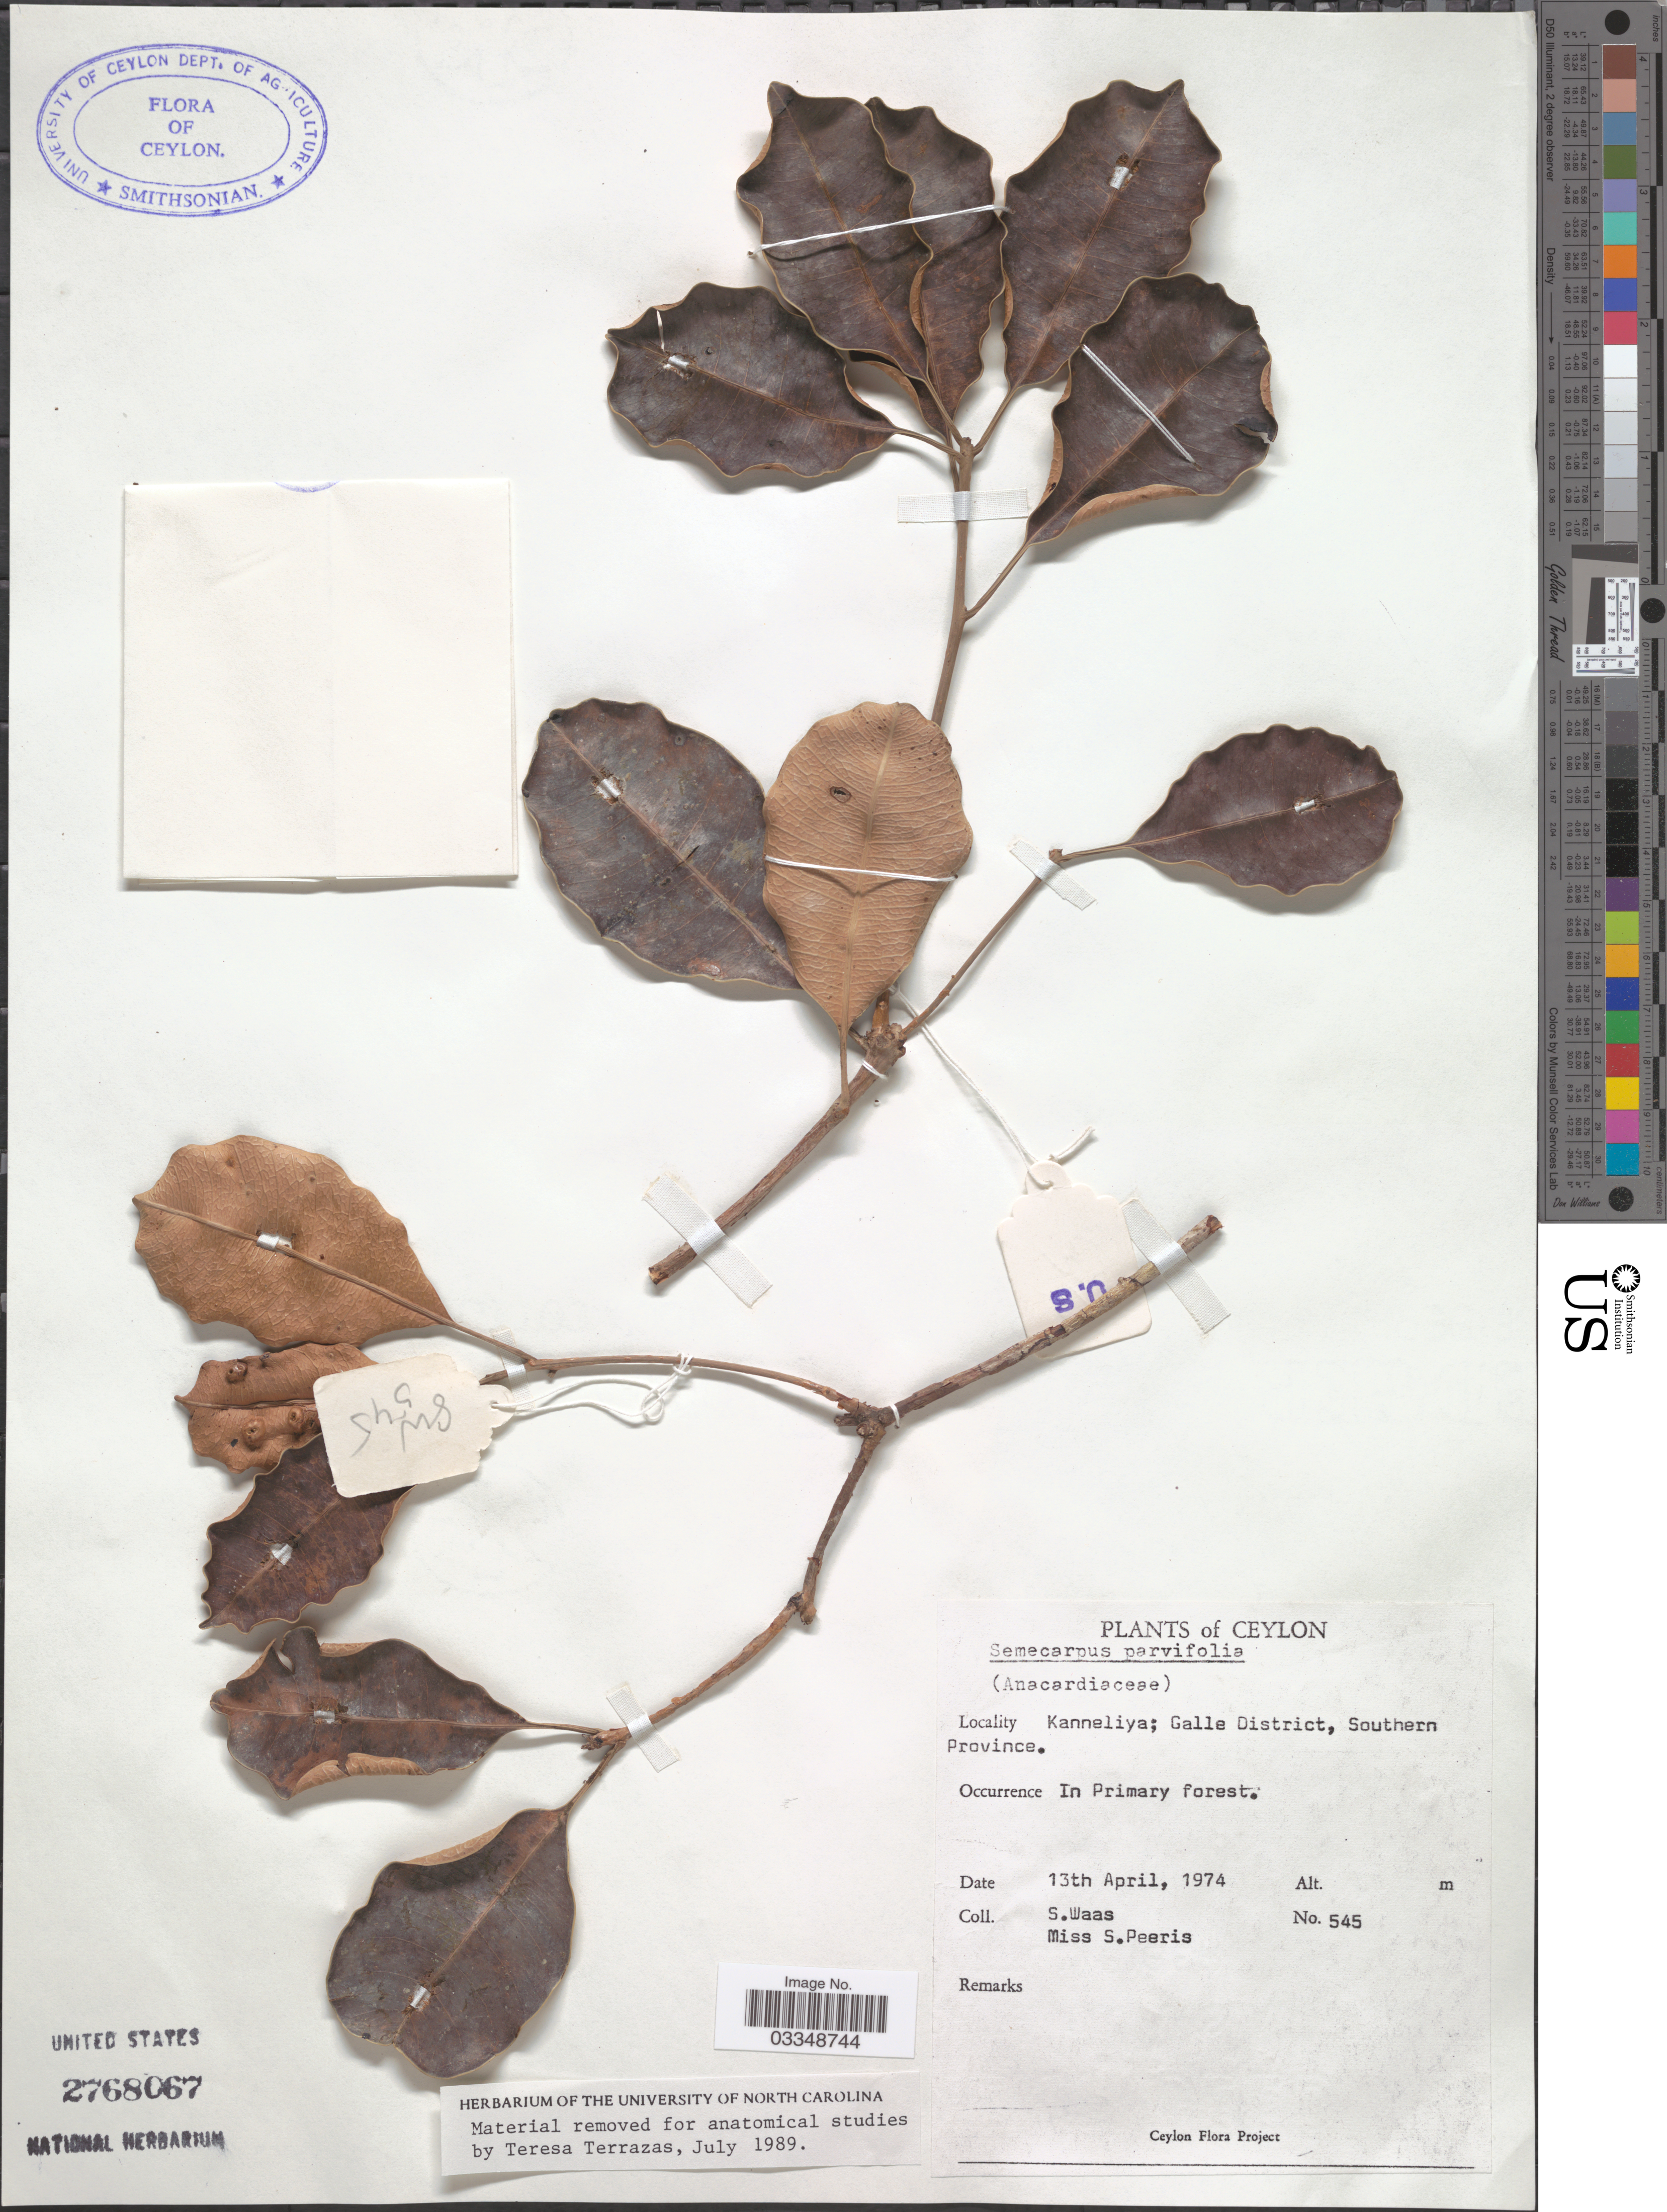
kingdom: Plantae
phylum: Tracheophyta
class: Magnoliopsida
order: Sapindales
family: Anacardiaceae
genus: Semecarpus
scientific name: Semecarpus parvifolius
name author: Thwaites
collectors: S. Waas & S. Peeris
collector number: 545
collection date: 1974-04-13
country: Sri Lanka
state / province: Southern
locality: Ceylon. Kanneliya; Galle District. In Primary forest.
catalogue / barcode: US 2768067